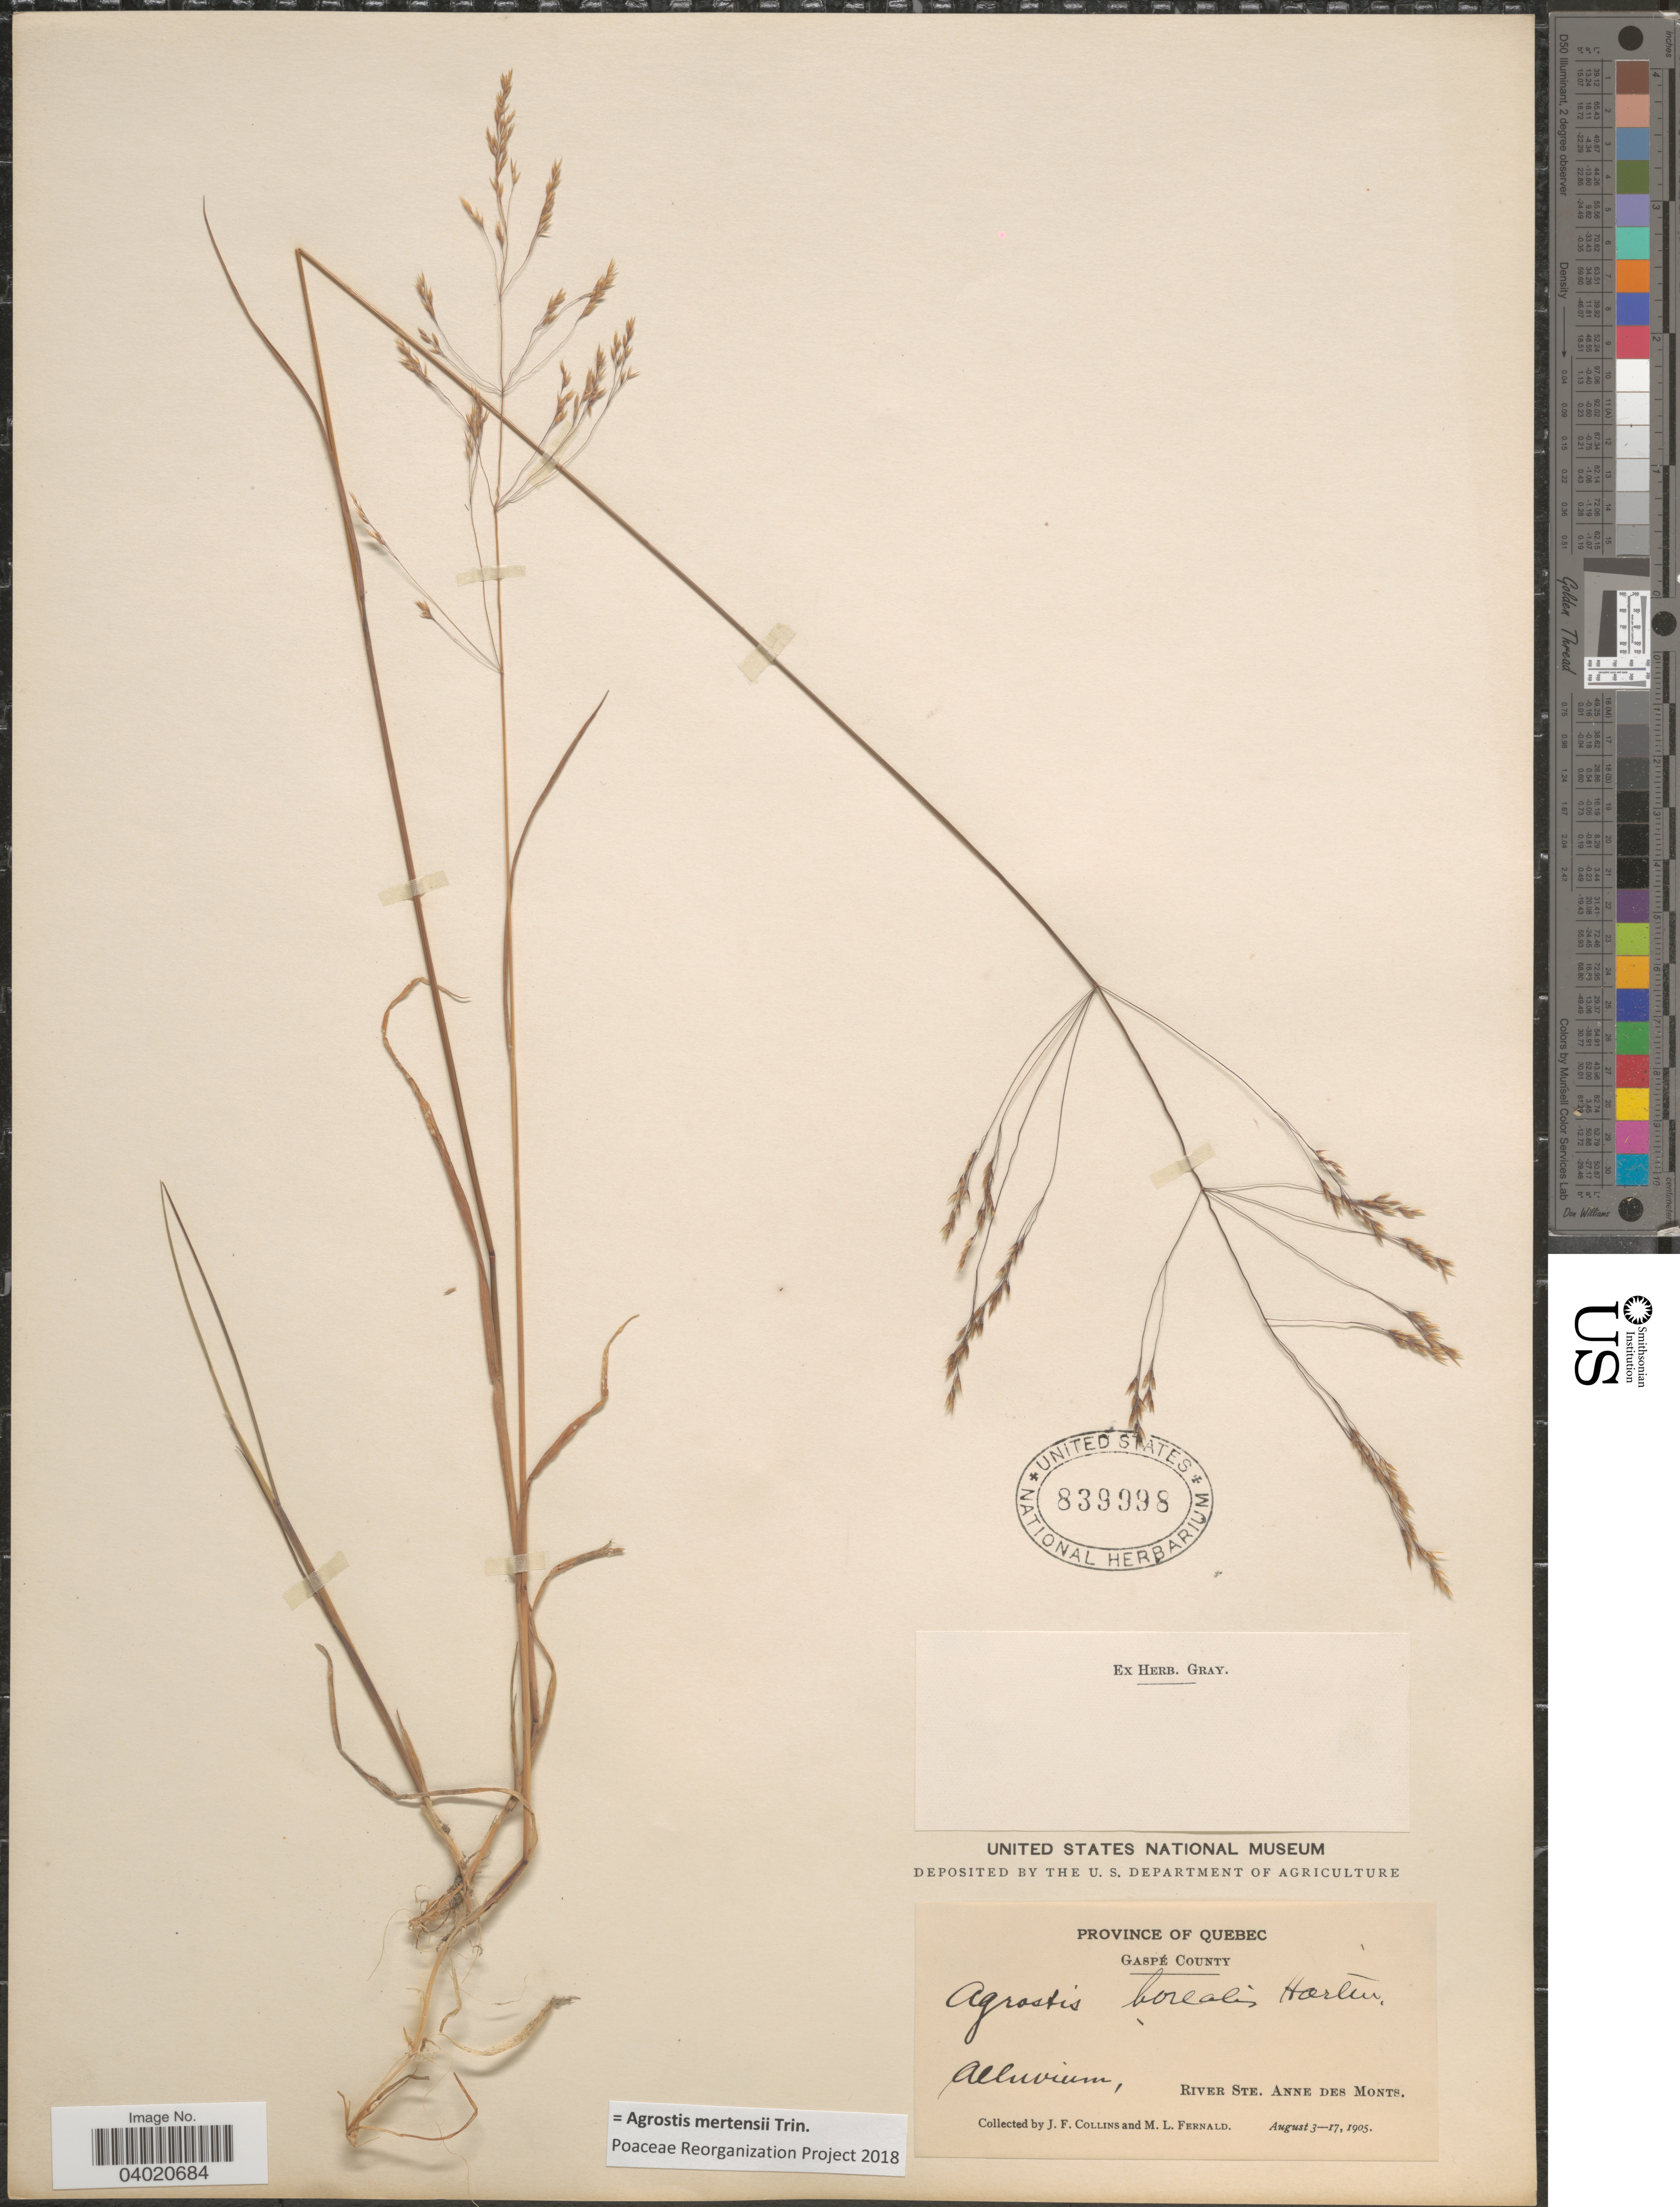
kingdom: Plantae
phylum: Tracheophyta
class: Liliopsida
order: Poales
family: Poaceae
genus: Agrostis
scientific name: Agrostis mertensii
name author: Trin.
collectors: J. Collins & M. L. Fernald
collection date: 1905-08-03/1905-08-17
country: Canada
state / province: Quebec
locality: Gaspé County. Alluvium, River Ste. Anne des Monts.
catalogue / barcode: US 839998